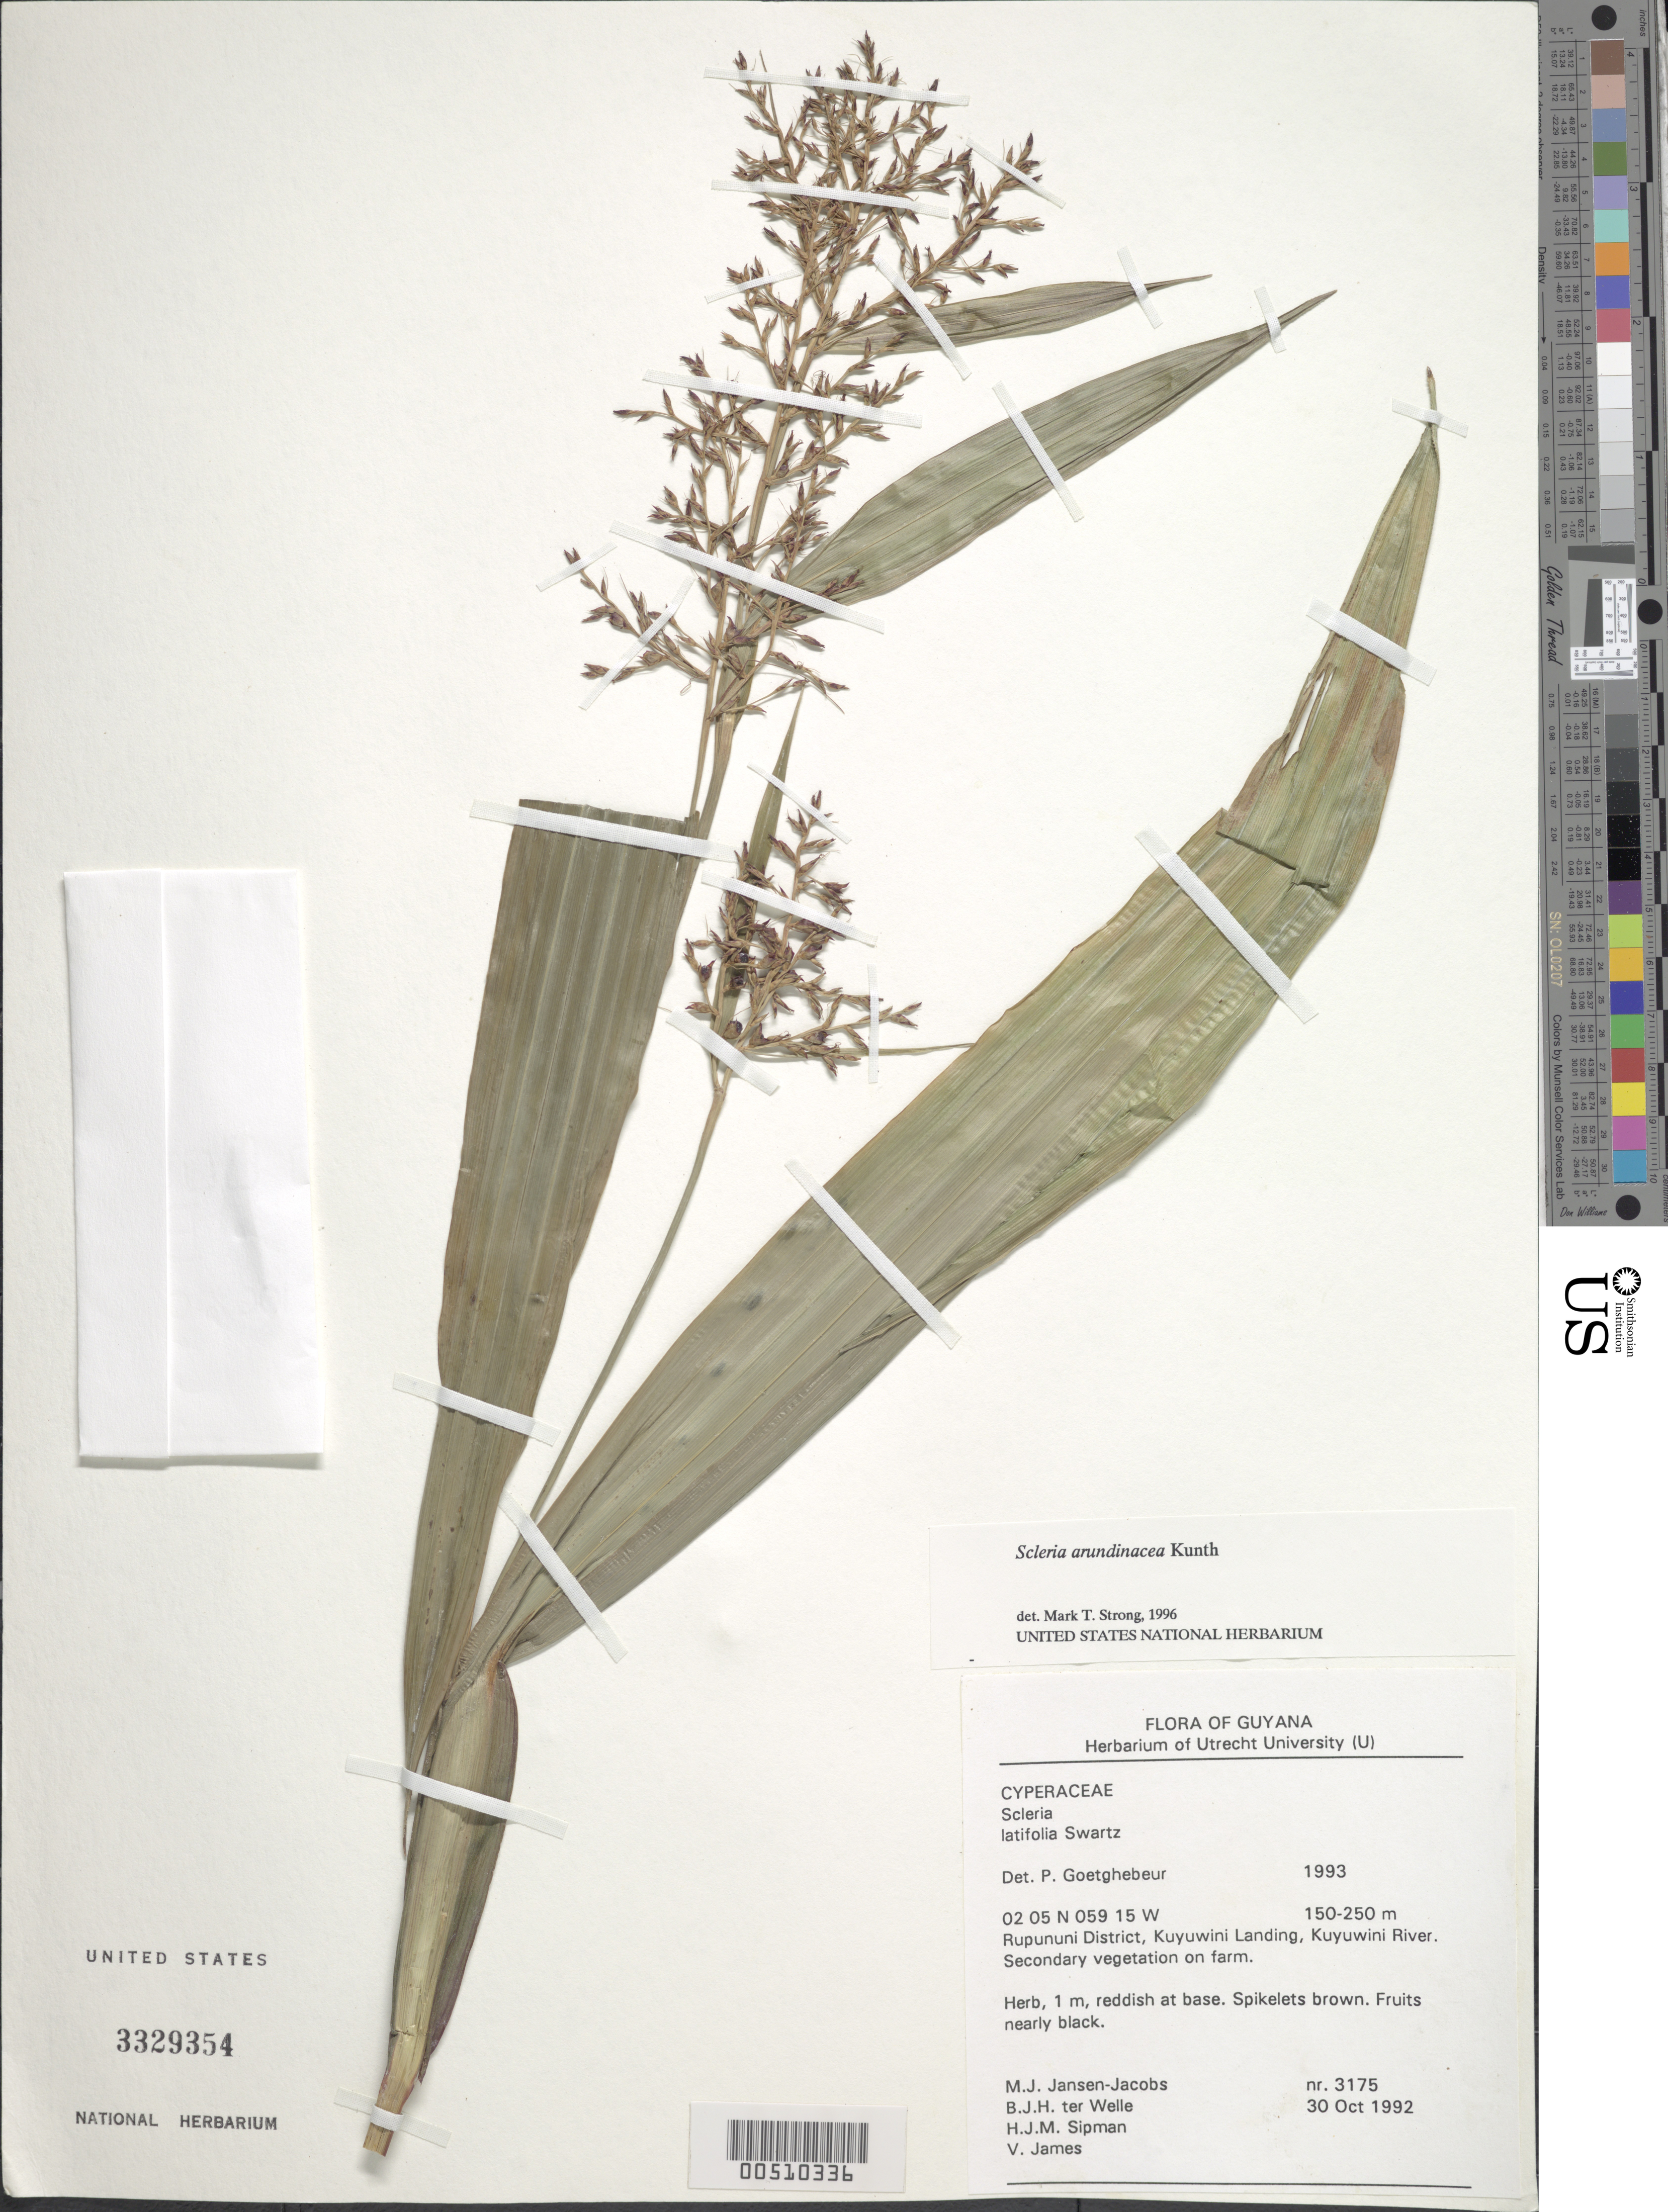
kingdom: Plantae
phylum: Tracheophyta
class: Liliopsida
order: Poales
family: Cyperaceae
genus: Scleria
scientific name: Scleria latifolia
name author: Sw.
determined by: Strong, Mark T., (BOT), Smithsonian Institution - National Museum of Natural History (UNITED STATES)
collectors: M. J. Jansen-Jacobs, B. Welle, H. J. M. Sipman & V. James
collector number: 3175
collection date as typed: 30 Oct 1992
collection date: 1992-10-30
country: Guyana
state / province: U. Takutu-U. Essequibo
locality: Kuyuwini Landing, Kuyuwini River. [In former Rupununi Region.]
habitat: Secondary vegetation on farm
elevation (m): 150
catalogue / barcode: US 3329354